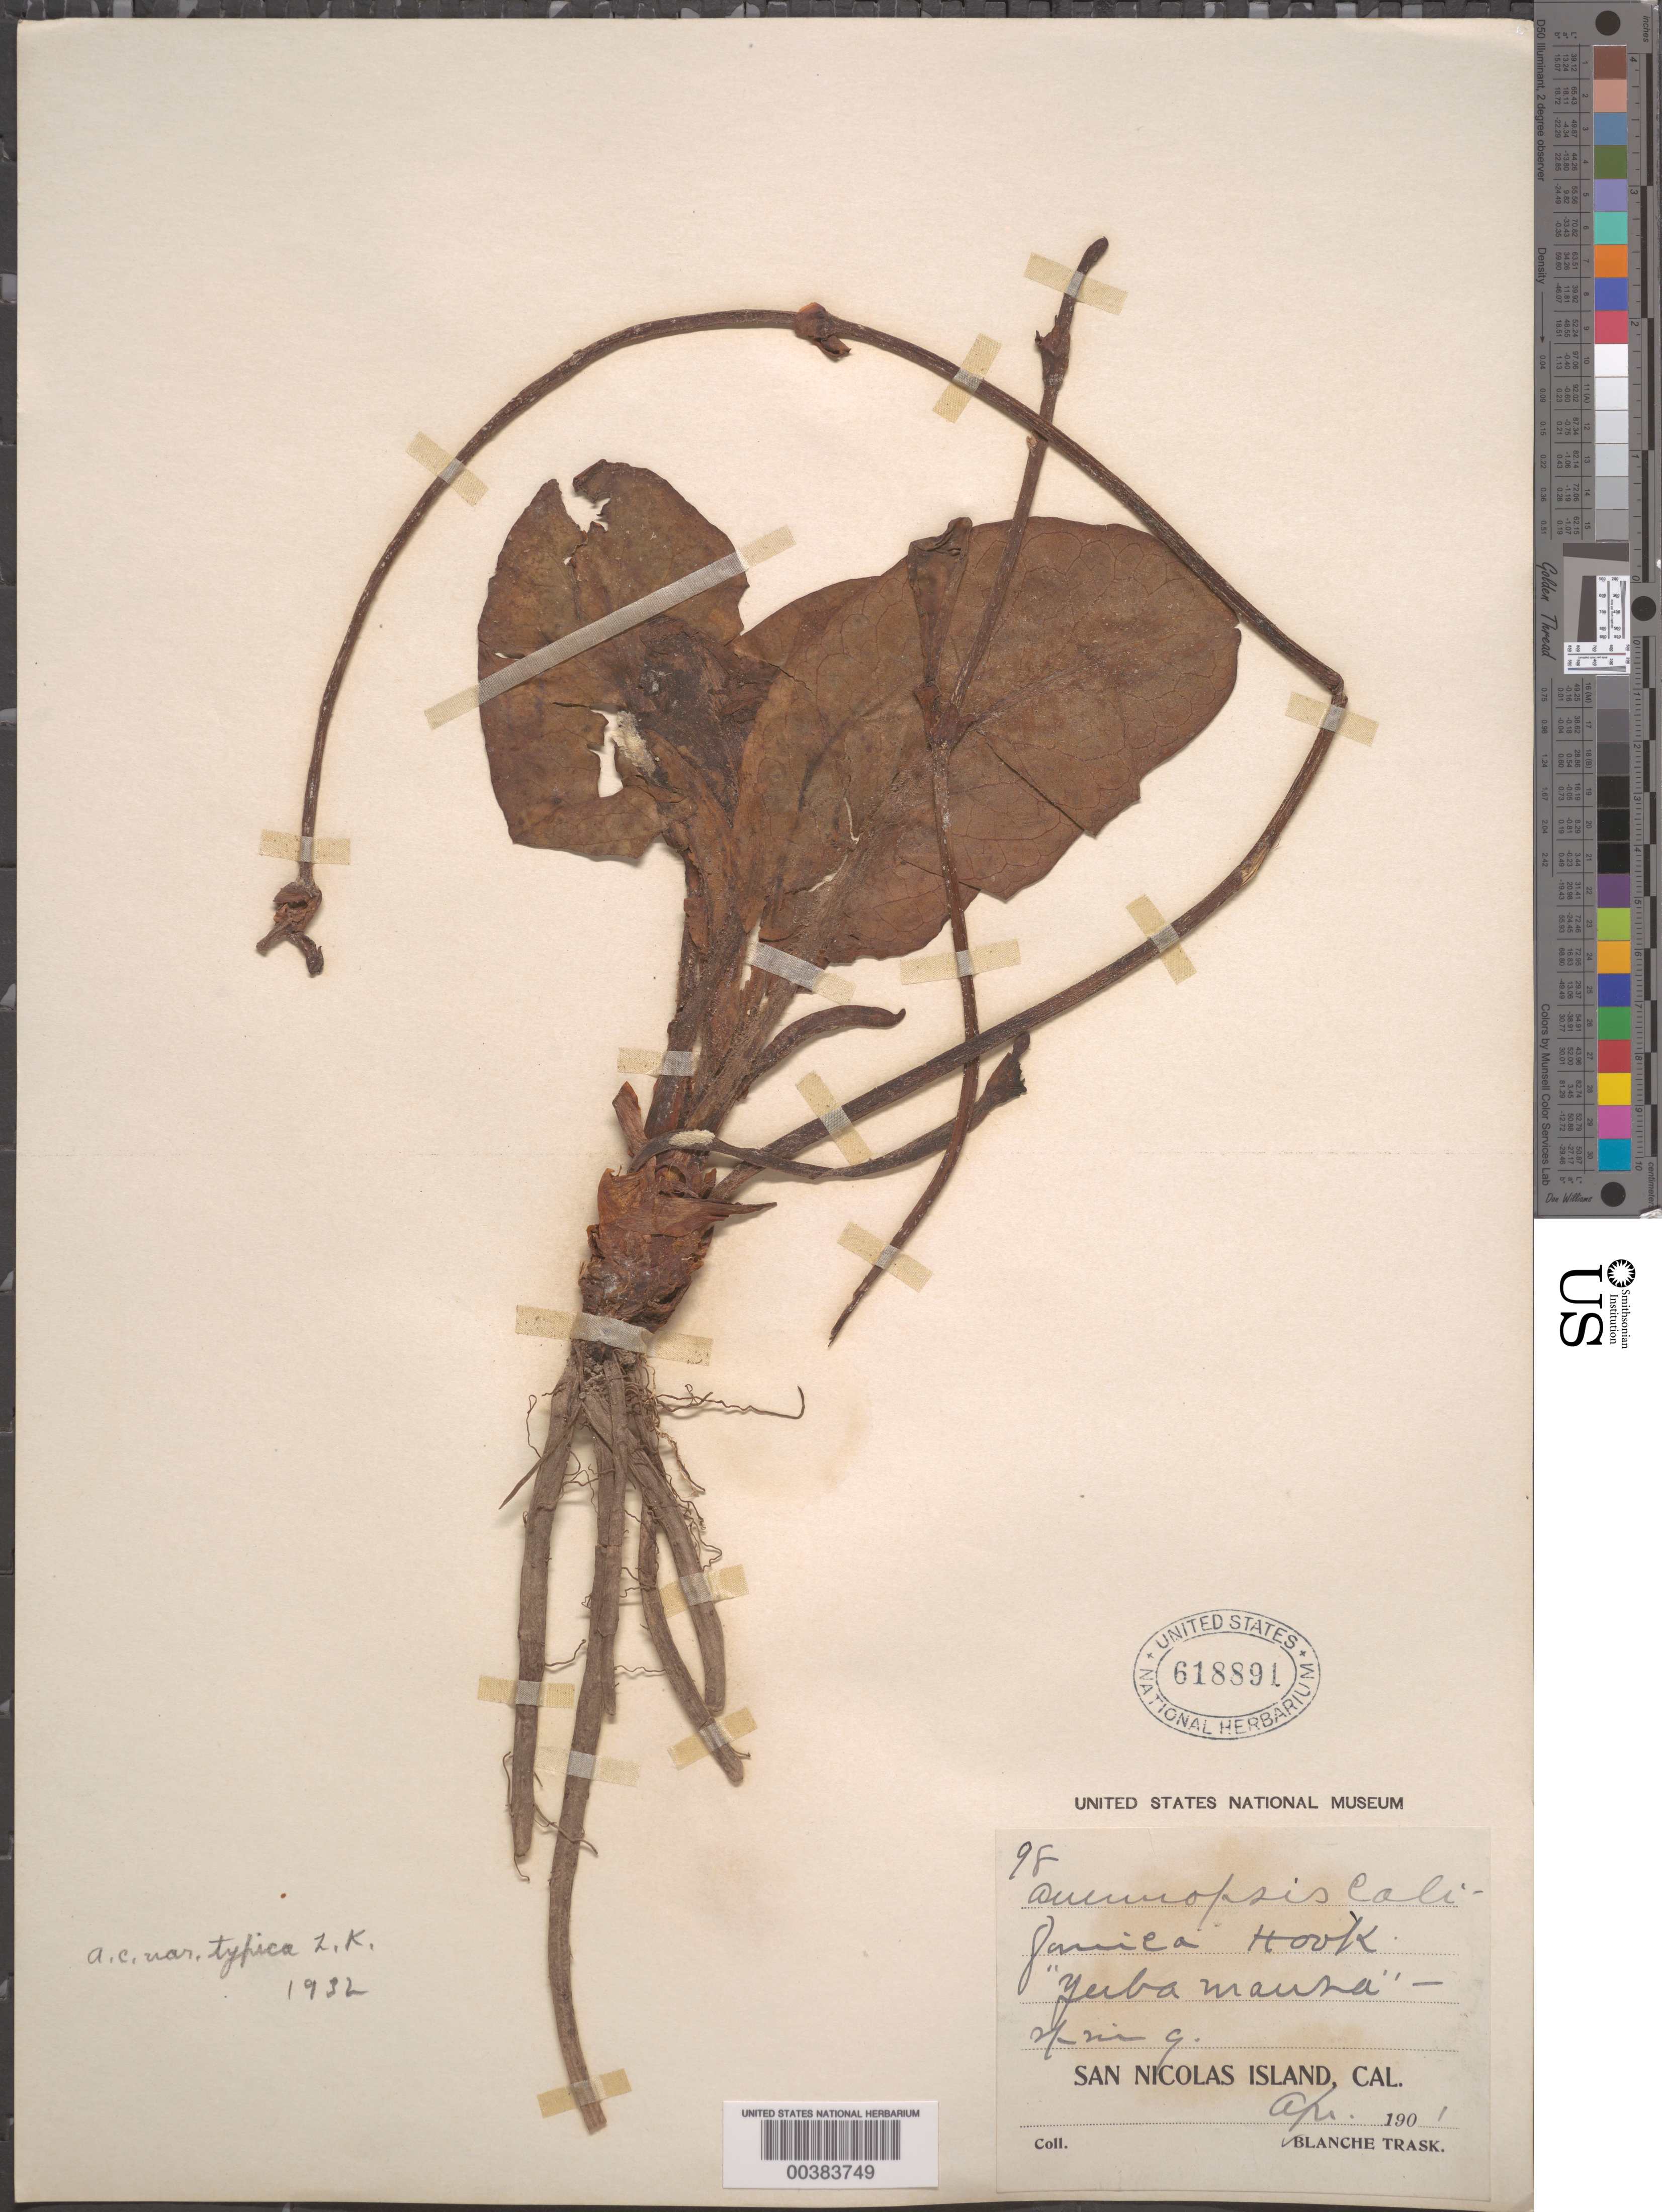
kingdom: Plantae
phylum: Tracheophyta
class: Magnoliopsida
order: Piperales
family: Saururaceae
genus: Anemopsis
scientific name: Anemopsis californica var. typica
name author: Kelso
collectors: B. Trask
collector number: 98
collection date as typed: Apr 1901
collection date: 1901-04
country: United States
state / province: California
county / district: Ventura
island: San Nicolas Island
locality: San nicolas i.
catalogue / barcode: US 618891